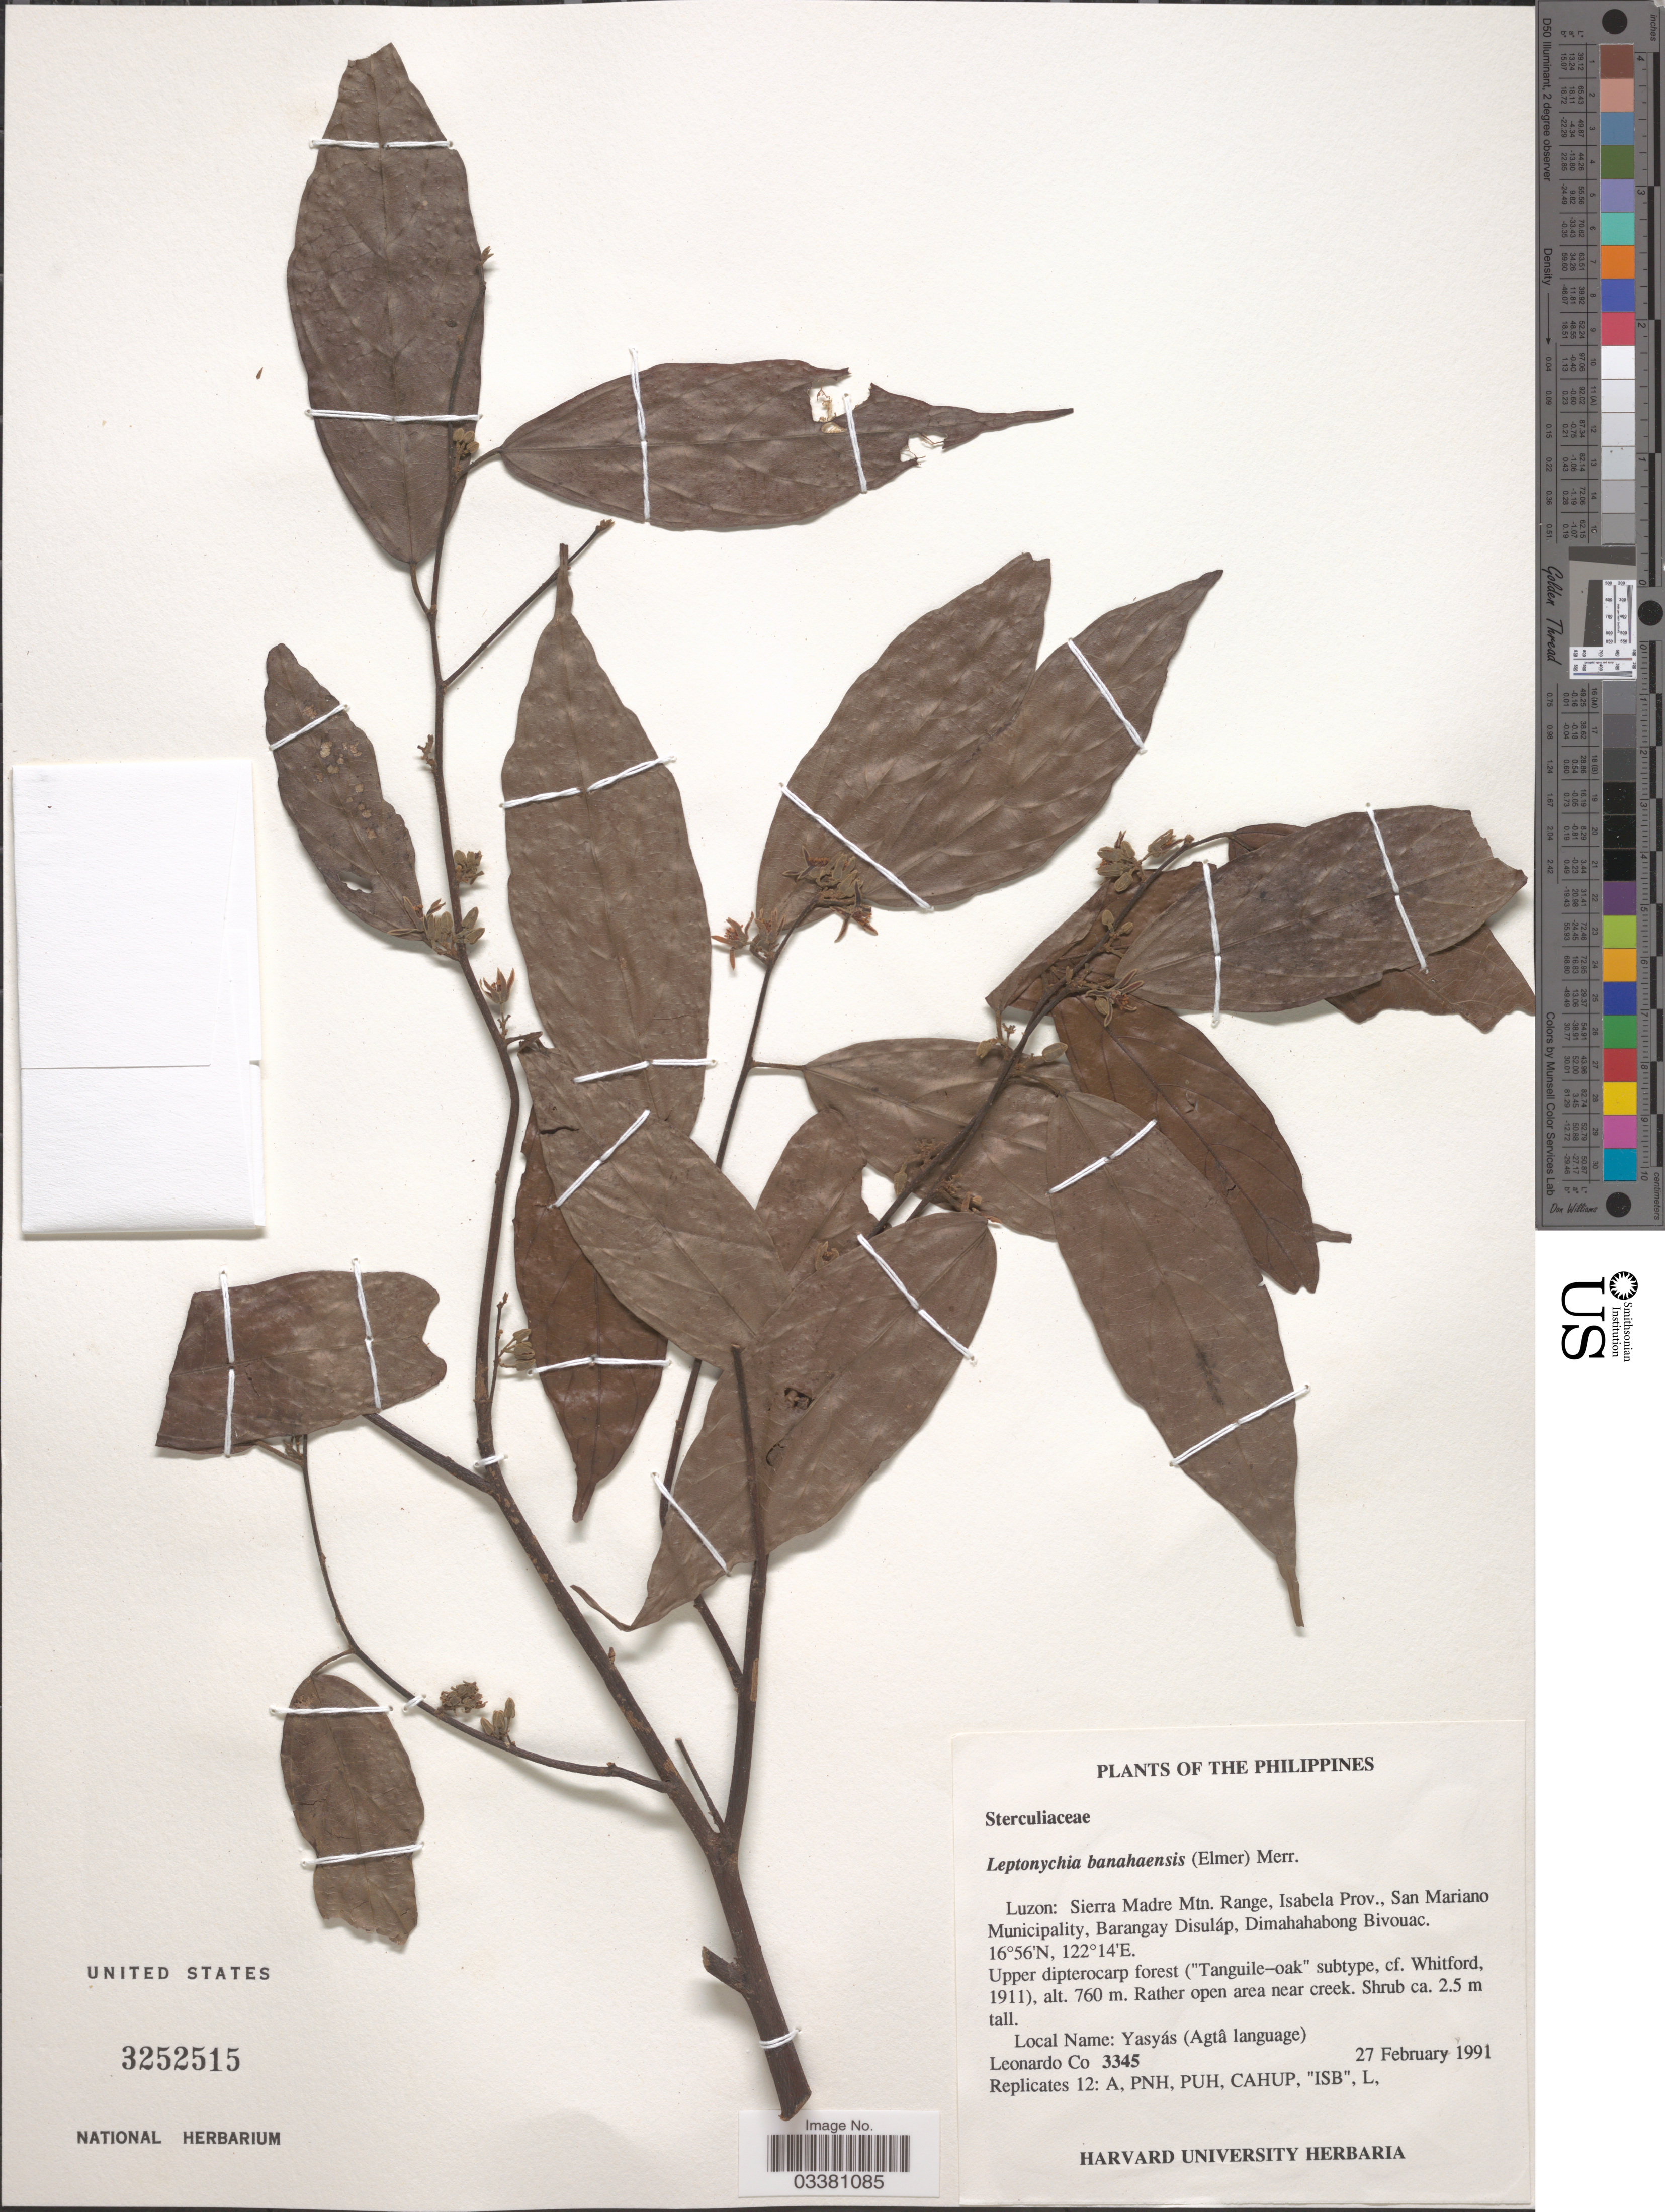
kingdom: Plantae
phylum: Tracheophyta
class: Magnoliopsida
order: Malvales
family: Malvaceae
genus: Leptonychia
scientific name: Leptonychia banahaensis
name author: Merr.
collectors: L. Co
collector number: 3345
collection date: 1991-02-27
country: Philippines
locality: Luzon: Sierra Madre Mtn. Range, Isabela Prov., San Mariano Municipality, Barangay Disuláp, Dimahahabong Bivouac.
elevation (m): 760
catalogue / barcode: US 3252515